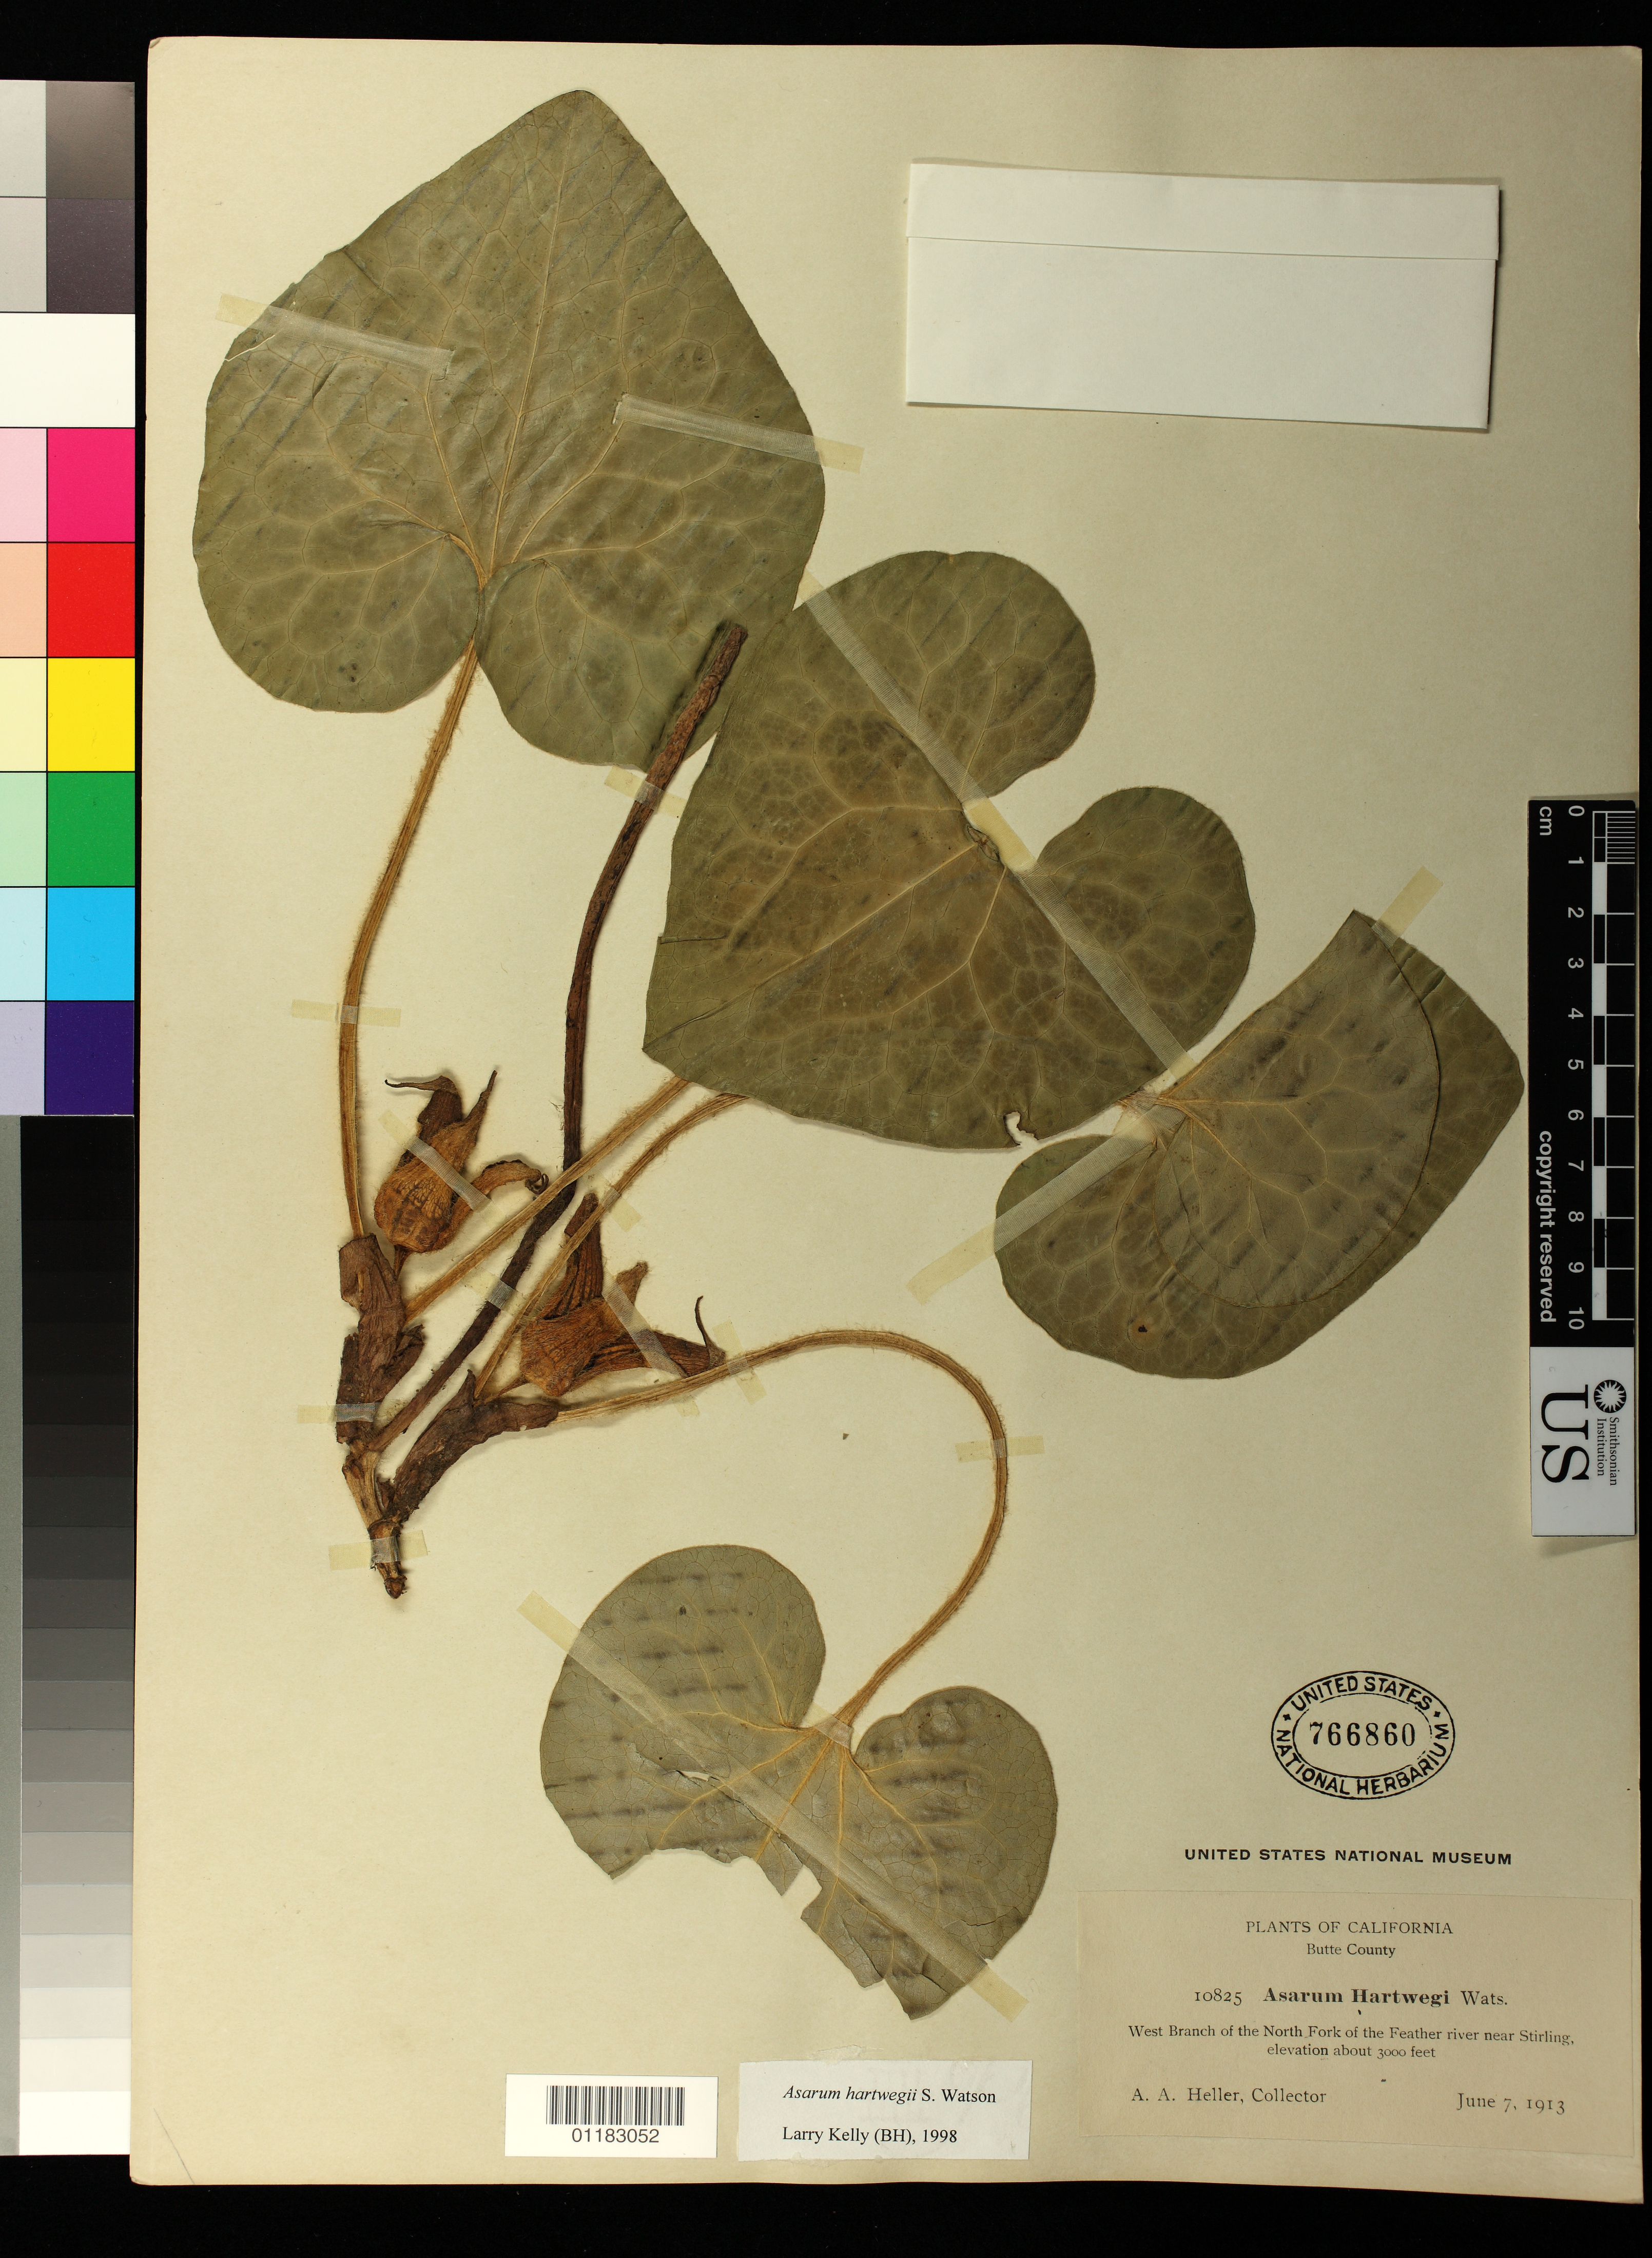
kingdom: Plantae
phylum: Tracheophyta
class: Magnoliopsida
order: Piperales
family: Aristolochiaceae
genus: Asarum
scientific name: Asarum hartwegii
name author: S. Watson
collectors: A. A. Heller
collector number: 10825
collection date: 1913-06-07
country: United States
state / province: California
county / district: Butte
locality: West Branch of the North Fork of the Feather River near Stirling, Butte County.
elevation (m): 914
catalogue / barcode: US 766860